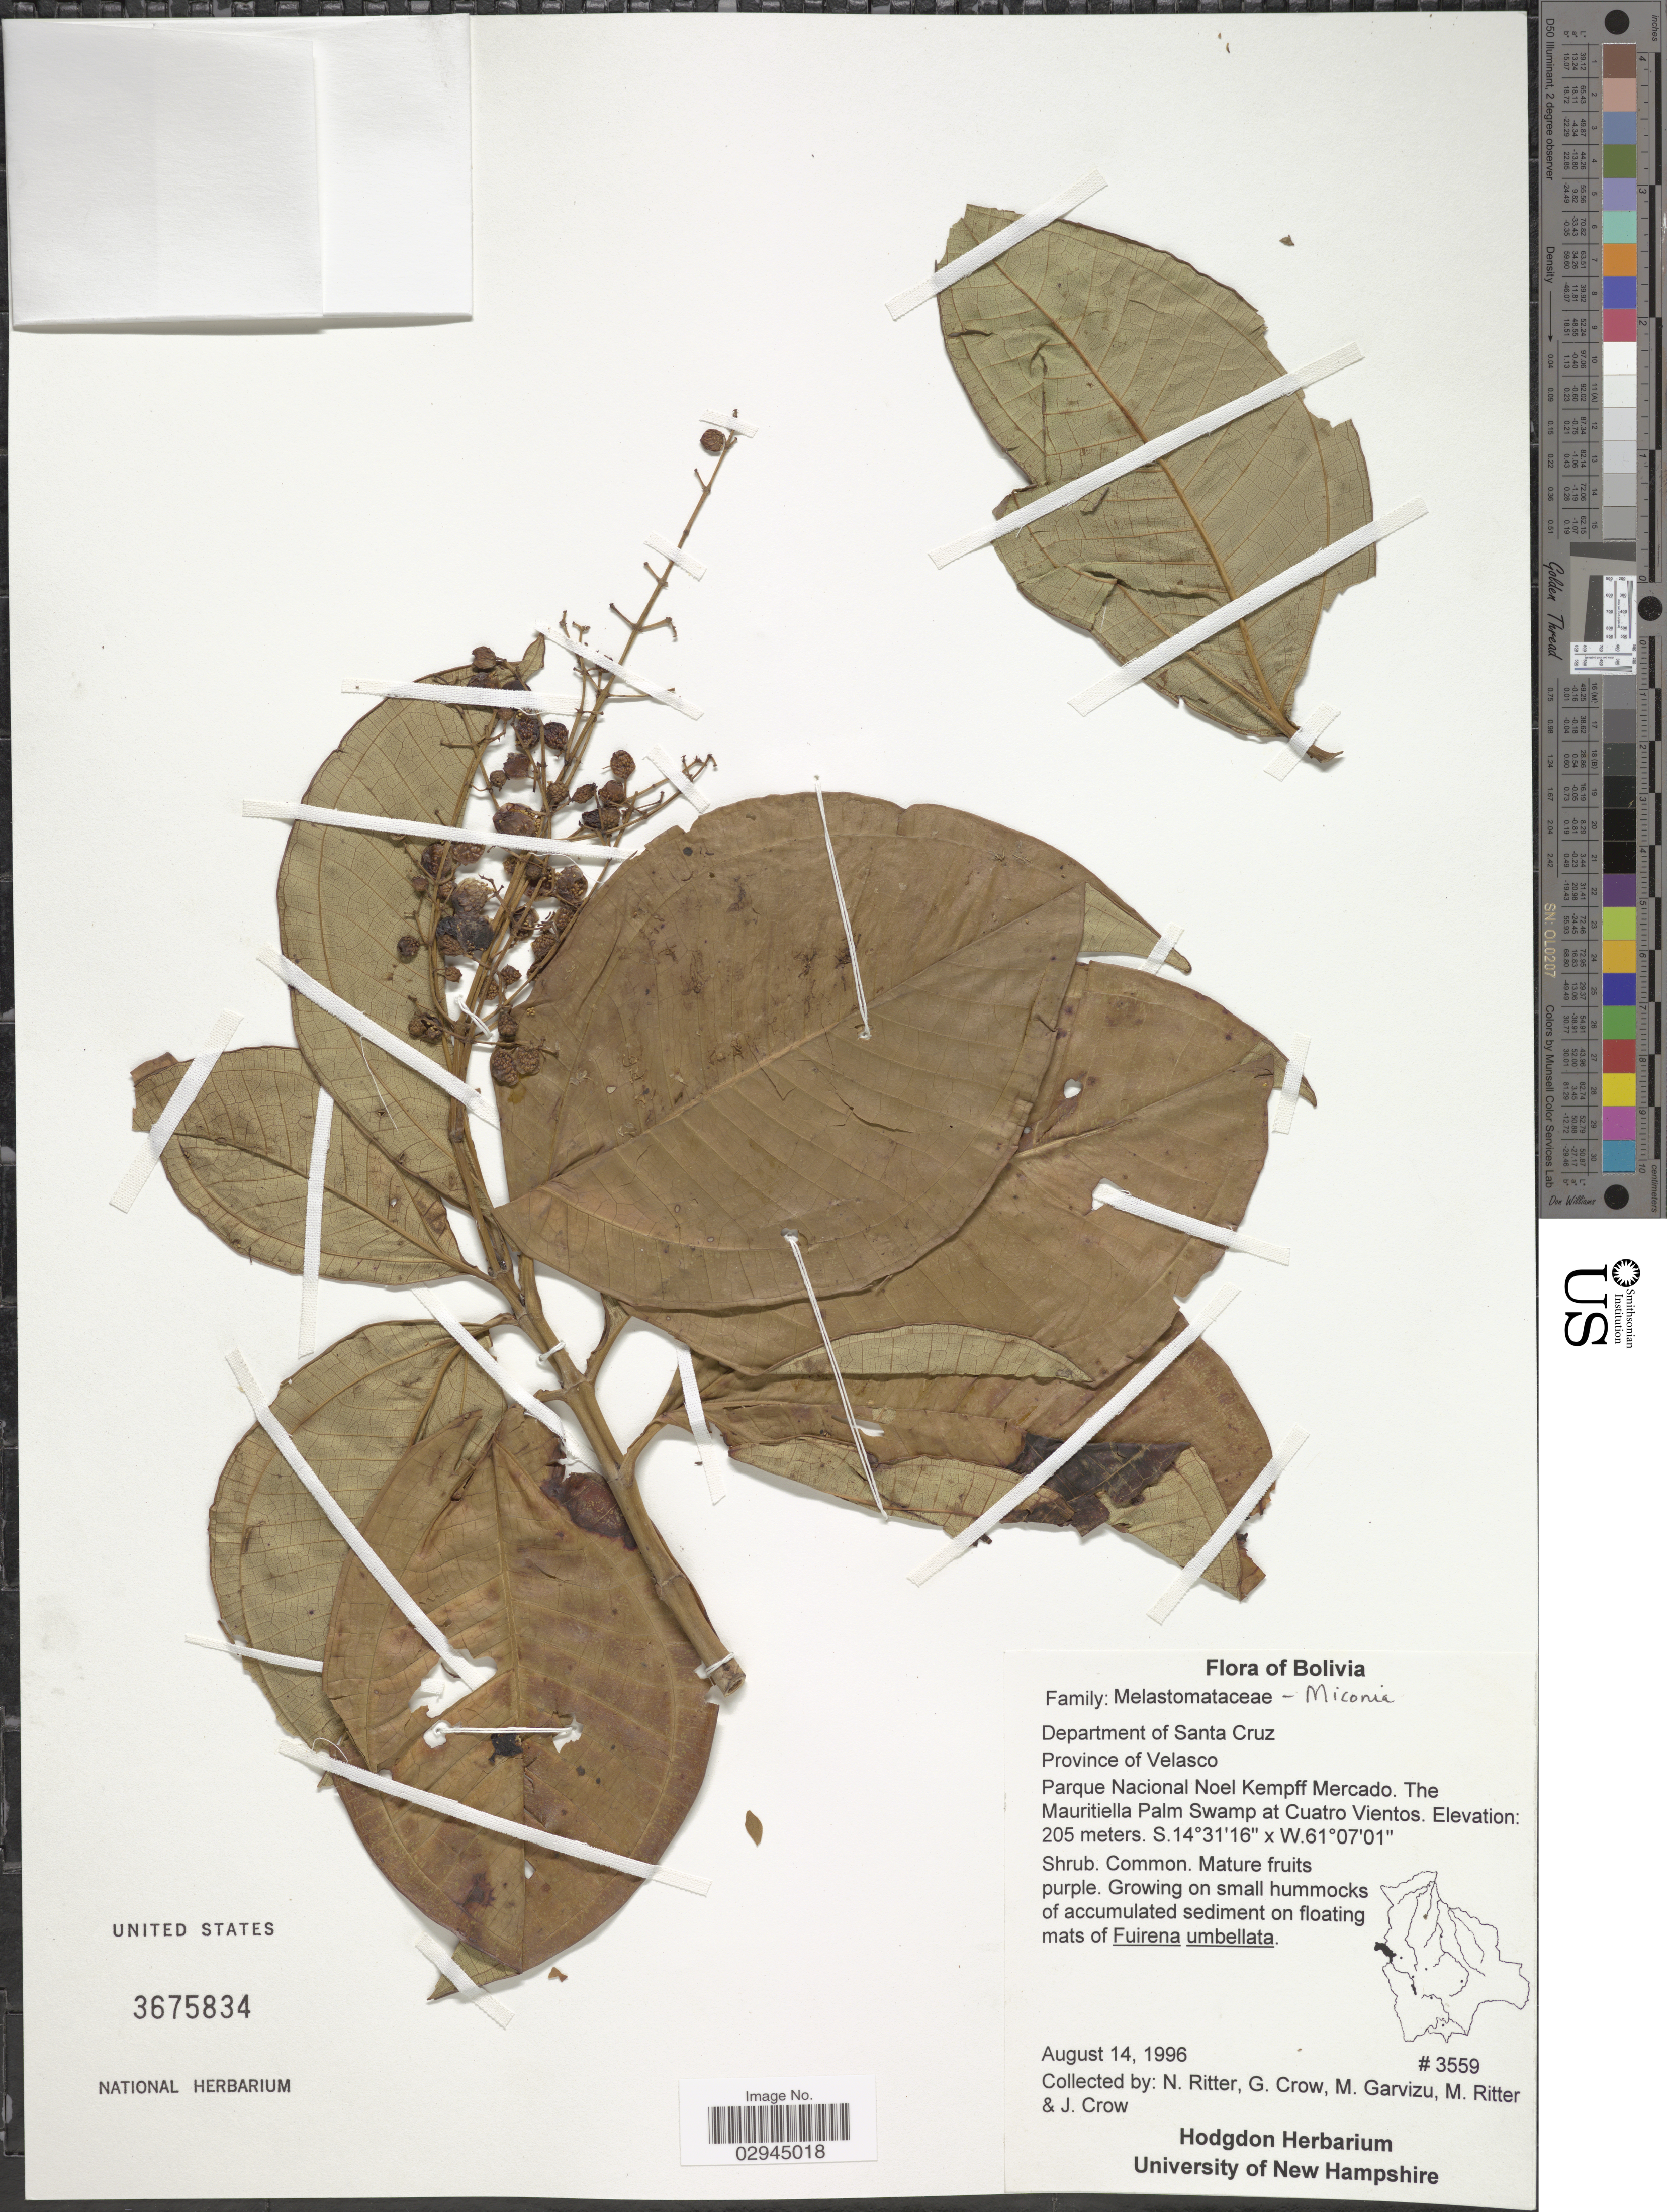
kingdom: Plantae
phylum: Tracheophyta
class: Magnoliopsida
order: Myrtales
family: Melastomataceae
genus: Miconia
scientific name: Miconia sp.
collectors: N. Ritter, G. Crow, M. Garvizu, M. Ritter & J. Crow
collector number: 3559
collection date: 1996-08-14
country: Bolivia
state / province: Santa Cruz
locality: Department of Santa Cruz. Province of Velasco. Parque Nacional Noel Kempff Mercado. The Mauritiella Palm Swamp at Cuatro Vientos.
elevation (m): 205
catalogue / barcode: US 3675834